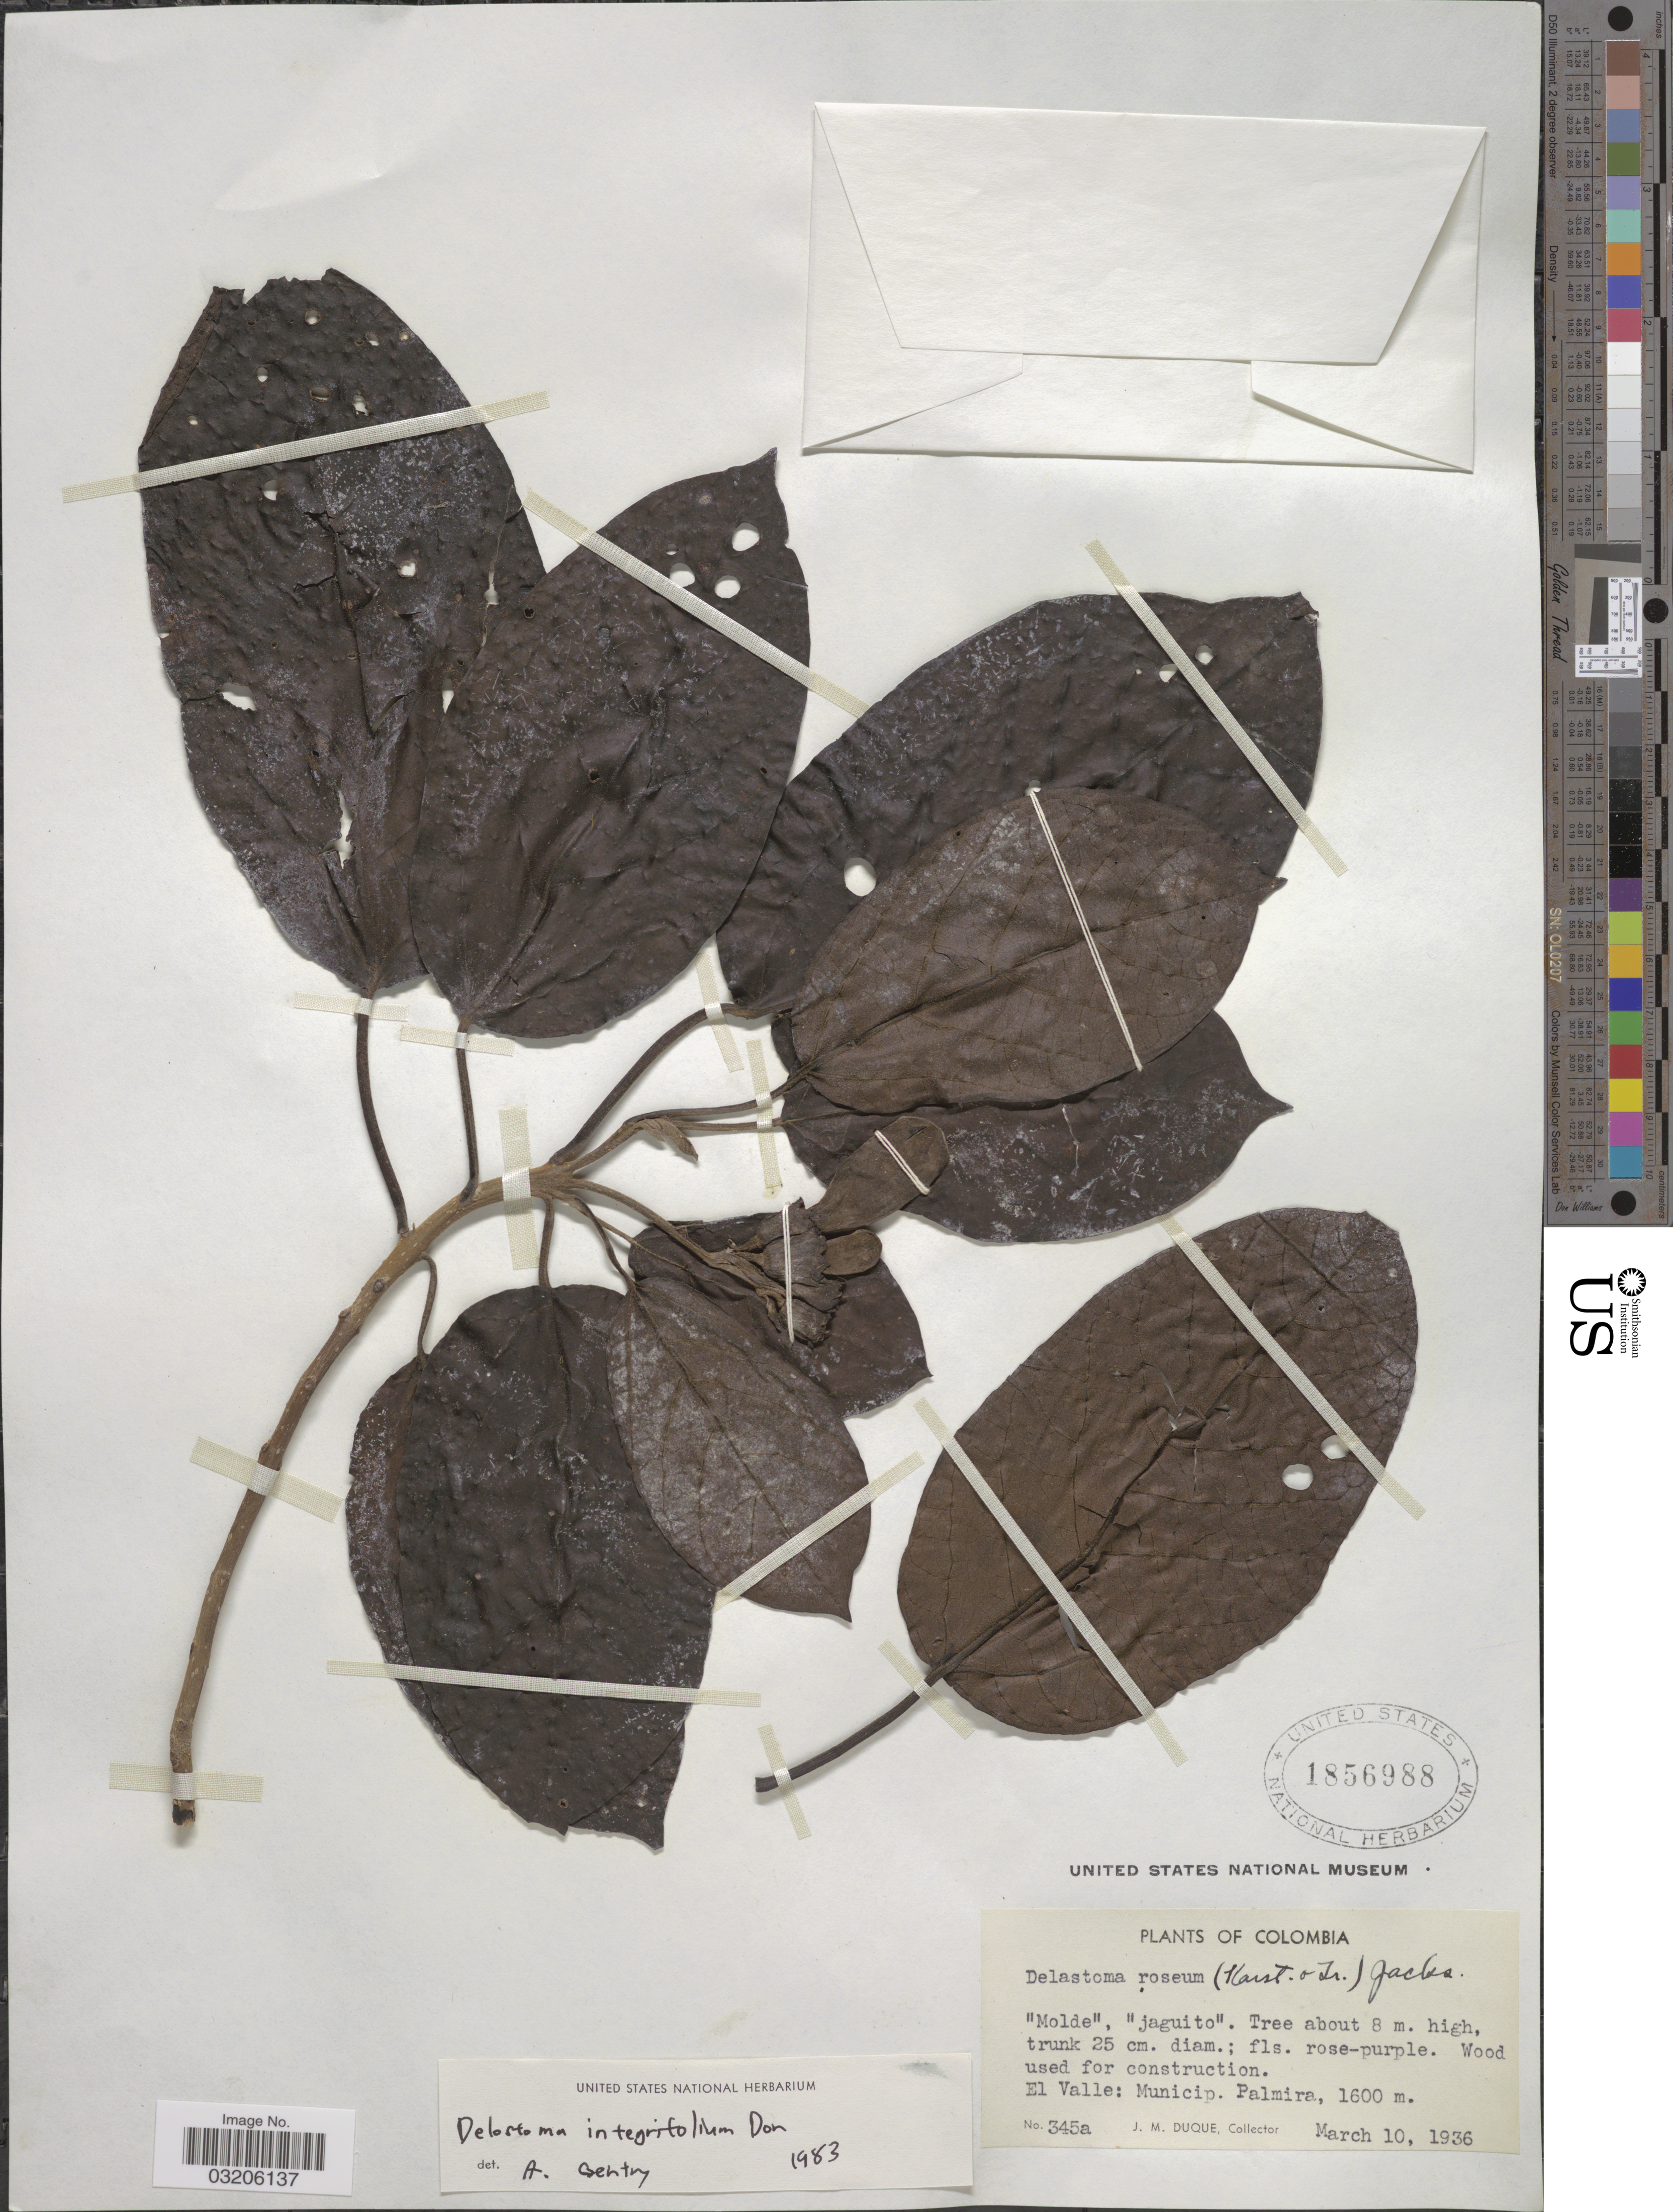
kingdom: Plantae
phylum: Tracheophyta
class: Magnoliopsida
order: Lamiales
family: Bignoniaceae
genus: Delostoma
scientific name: Delostoma integrifolium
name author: D. Don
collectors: J. Duque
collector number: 345a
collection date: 1936-03-10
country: Colombia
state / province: Valle del Cauca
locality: El Valle: Municip. Palmira.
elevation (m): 1600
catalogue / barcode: US 1856988